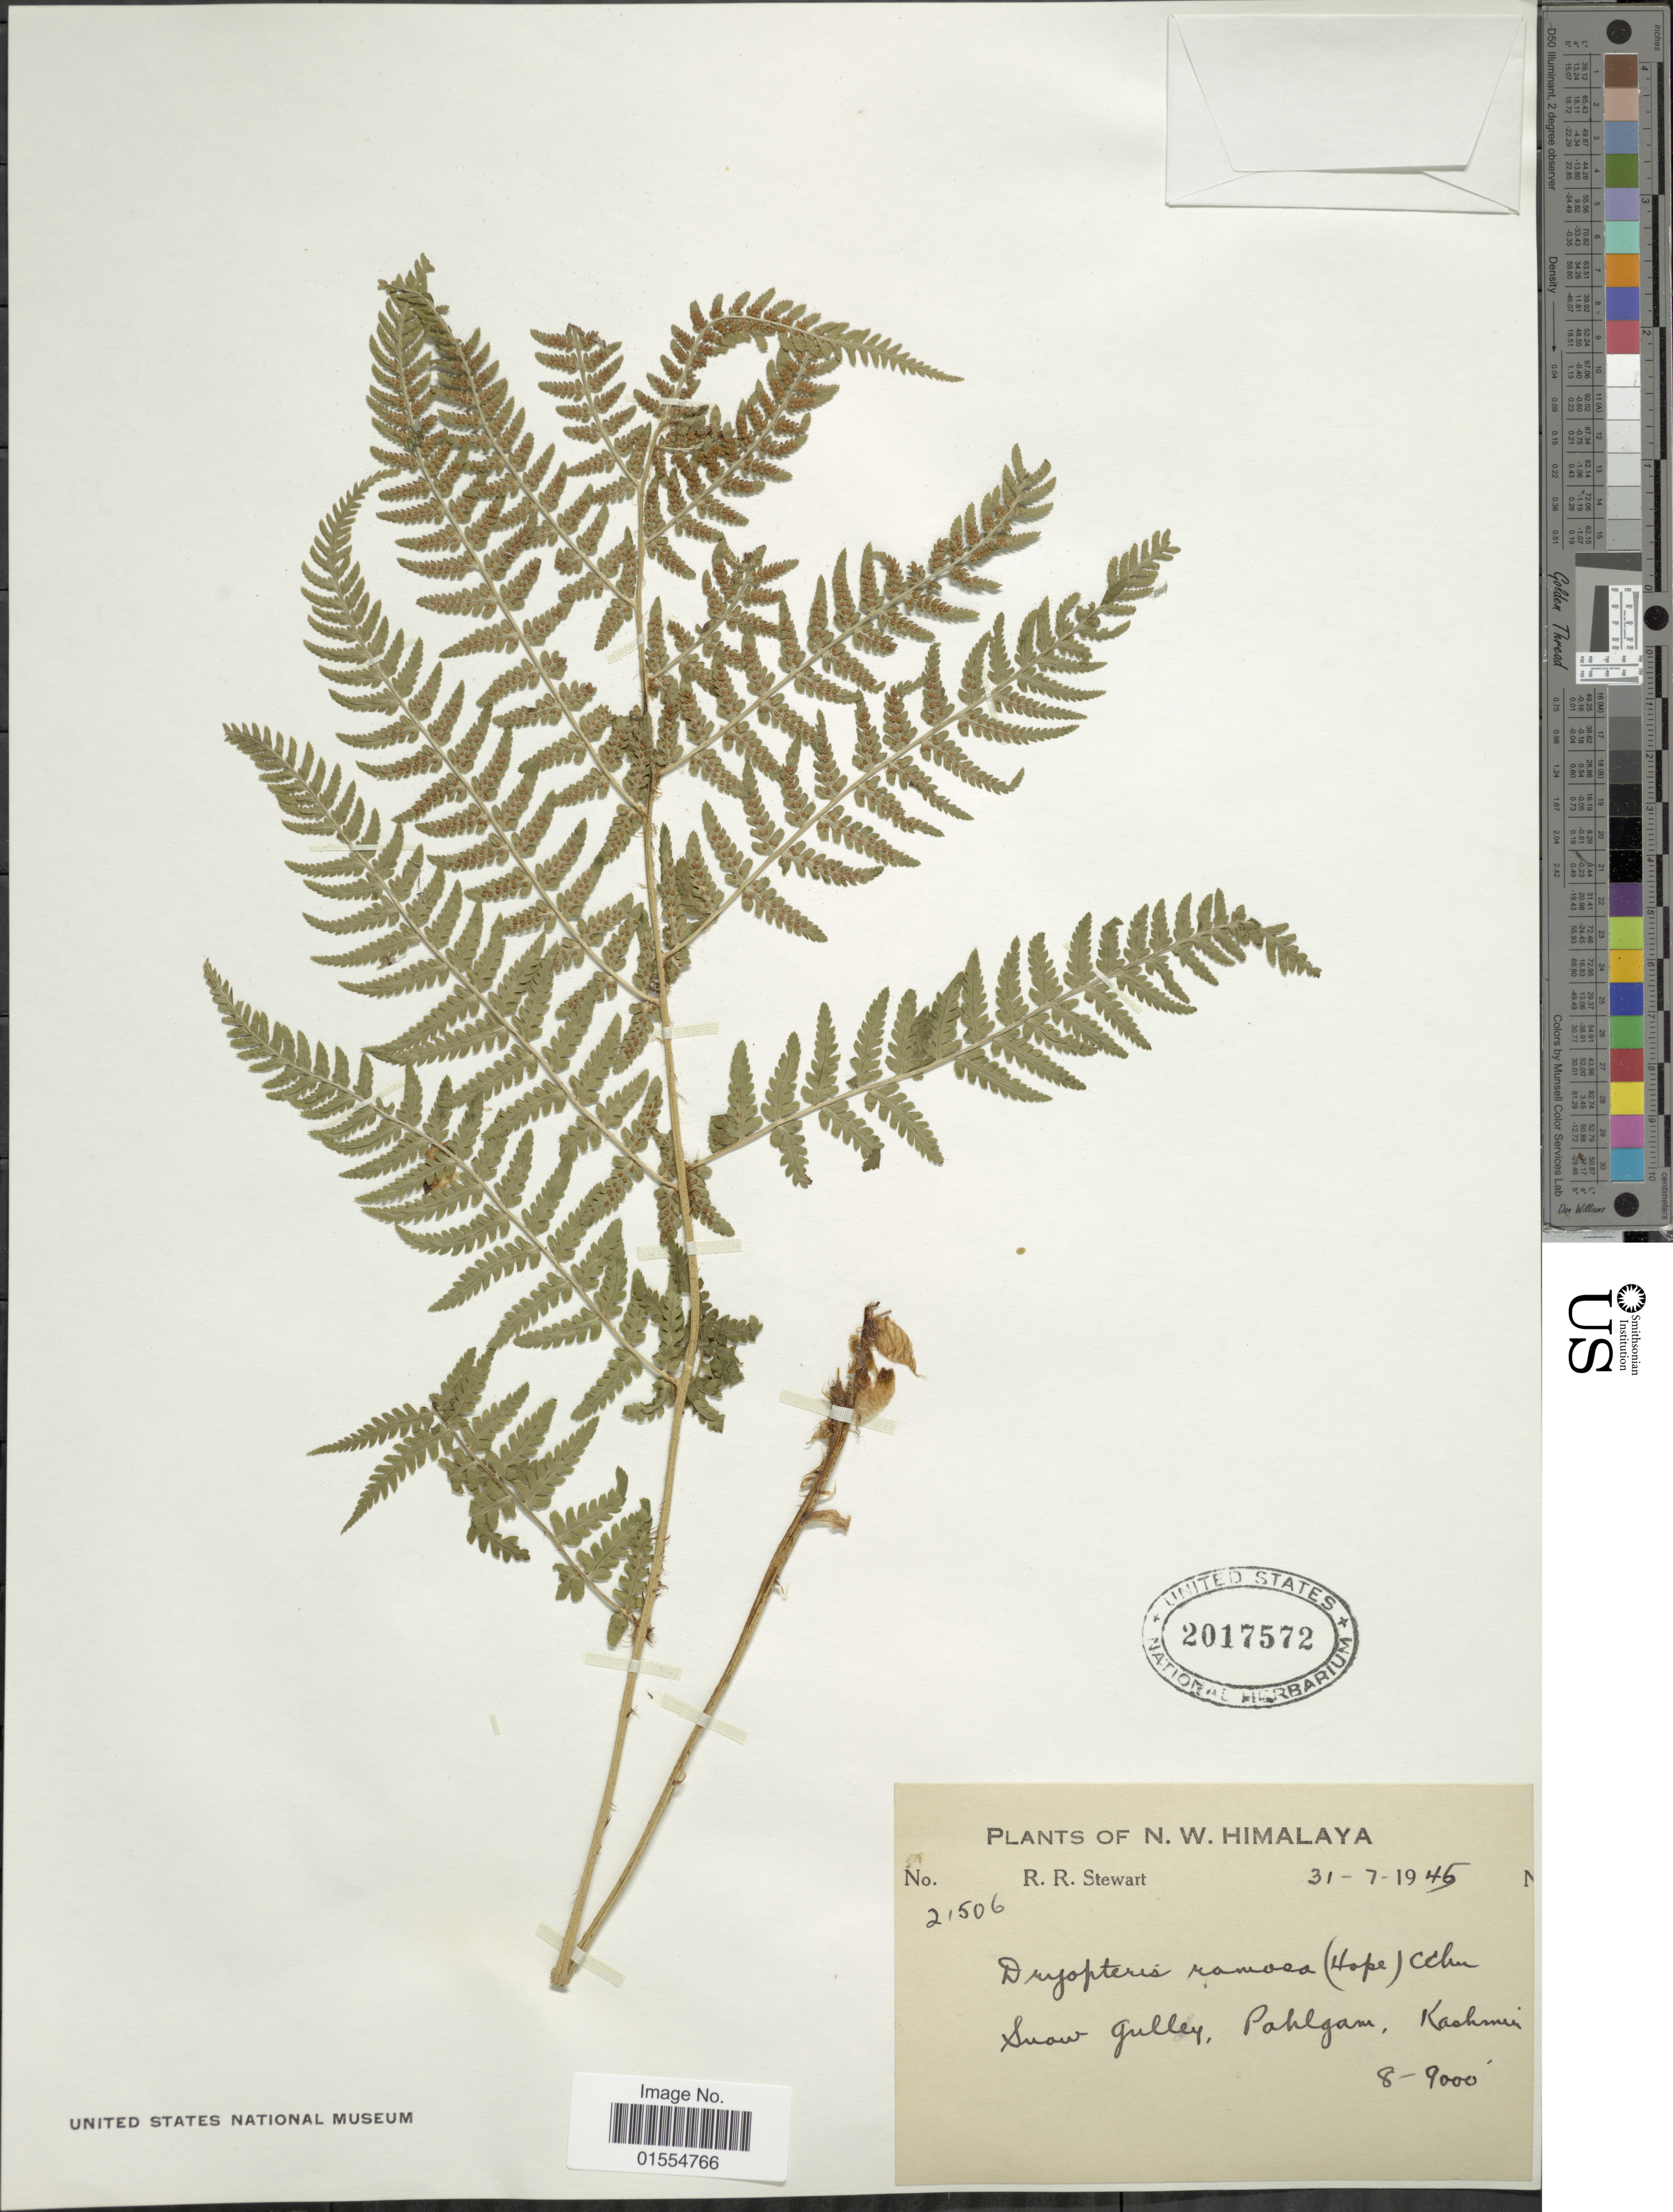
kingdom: Plantae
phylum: Tracheophyta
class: Polypodiopsida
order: Polypodiales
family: Dryopteridaceae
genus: Dryopteris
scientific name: Dryopteris ramosa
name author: (C. Hope) C. Chr.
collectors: R. R. Stewart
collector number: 21506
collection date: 1945-07-31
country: India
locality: N. W. Himalaya, Suaw Gulley, Pahlgam, Kashmir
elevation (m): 2438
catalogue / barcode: US 2017572